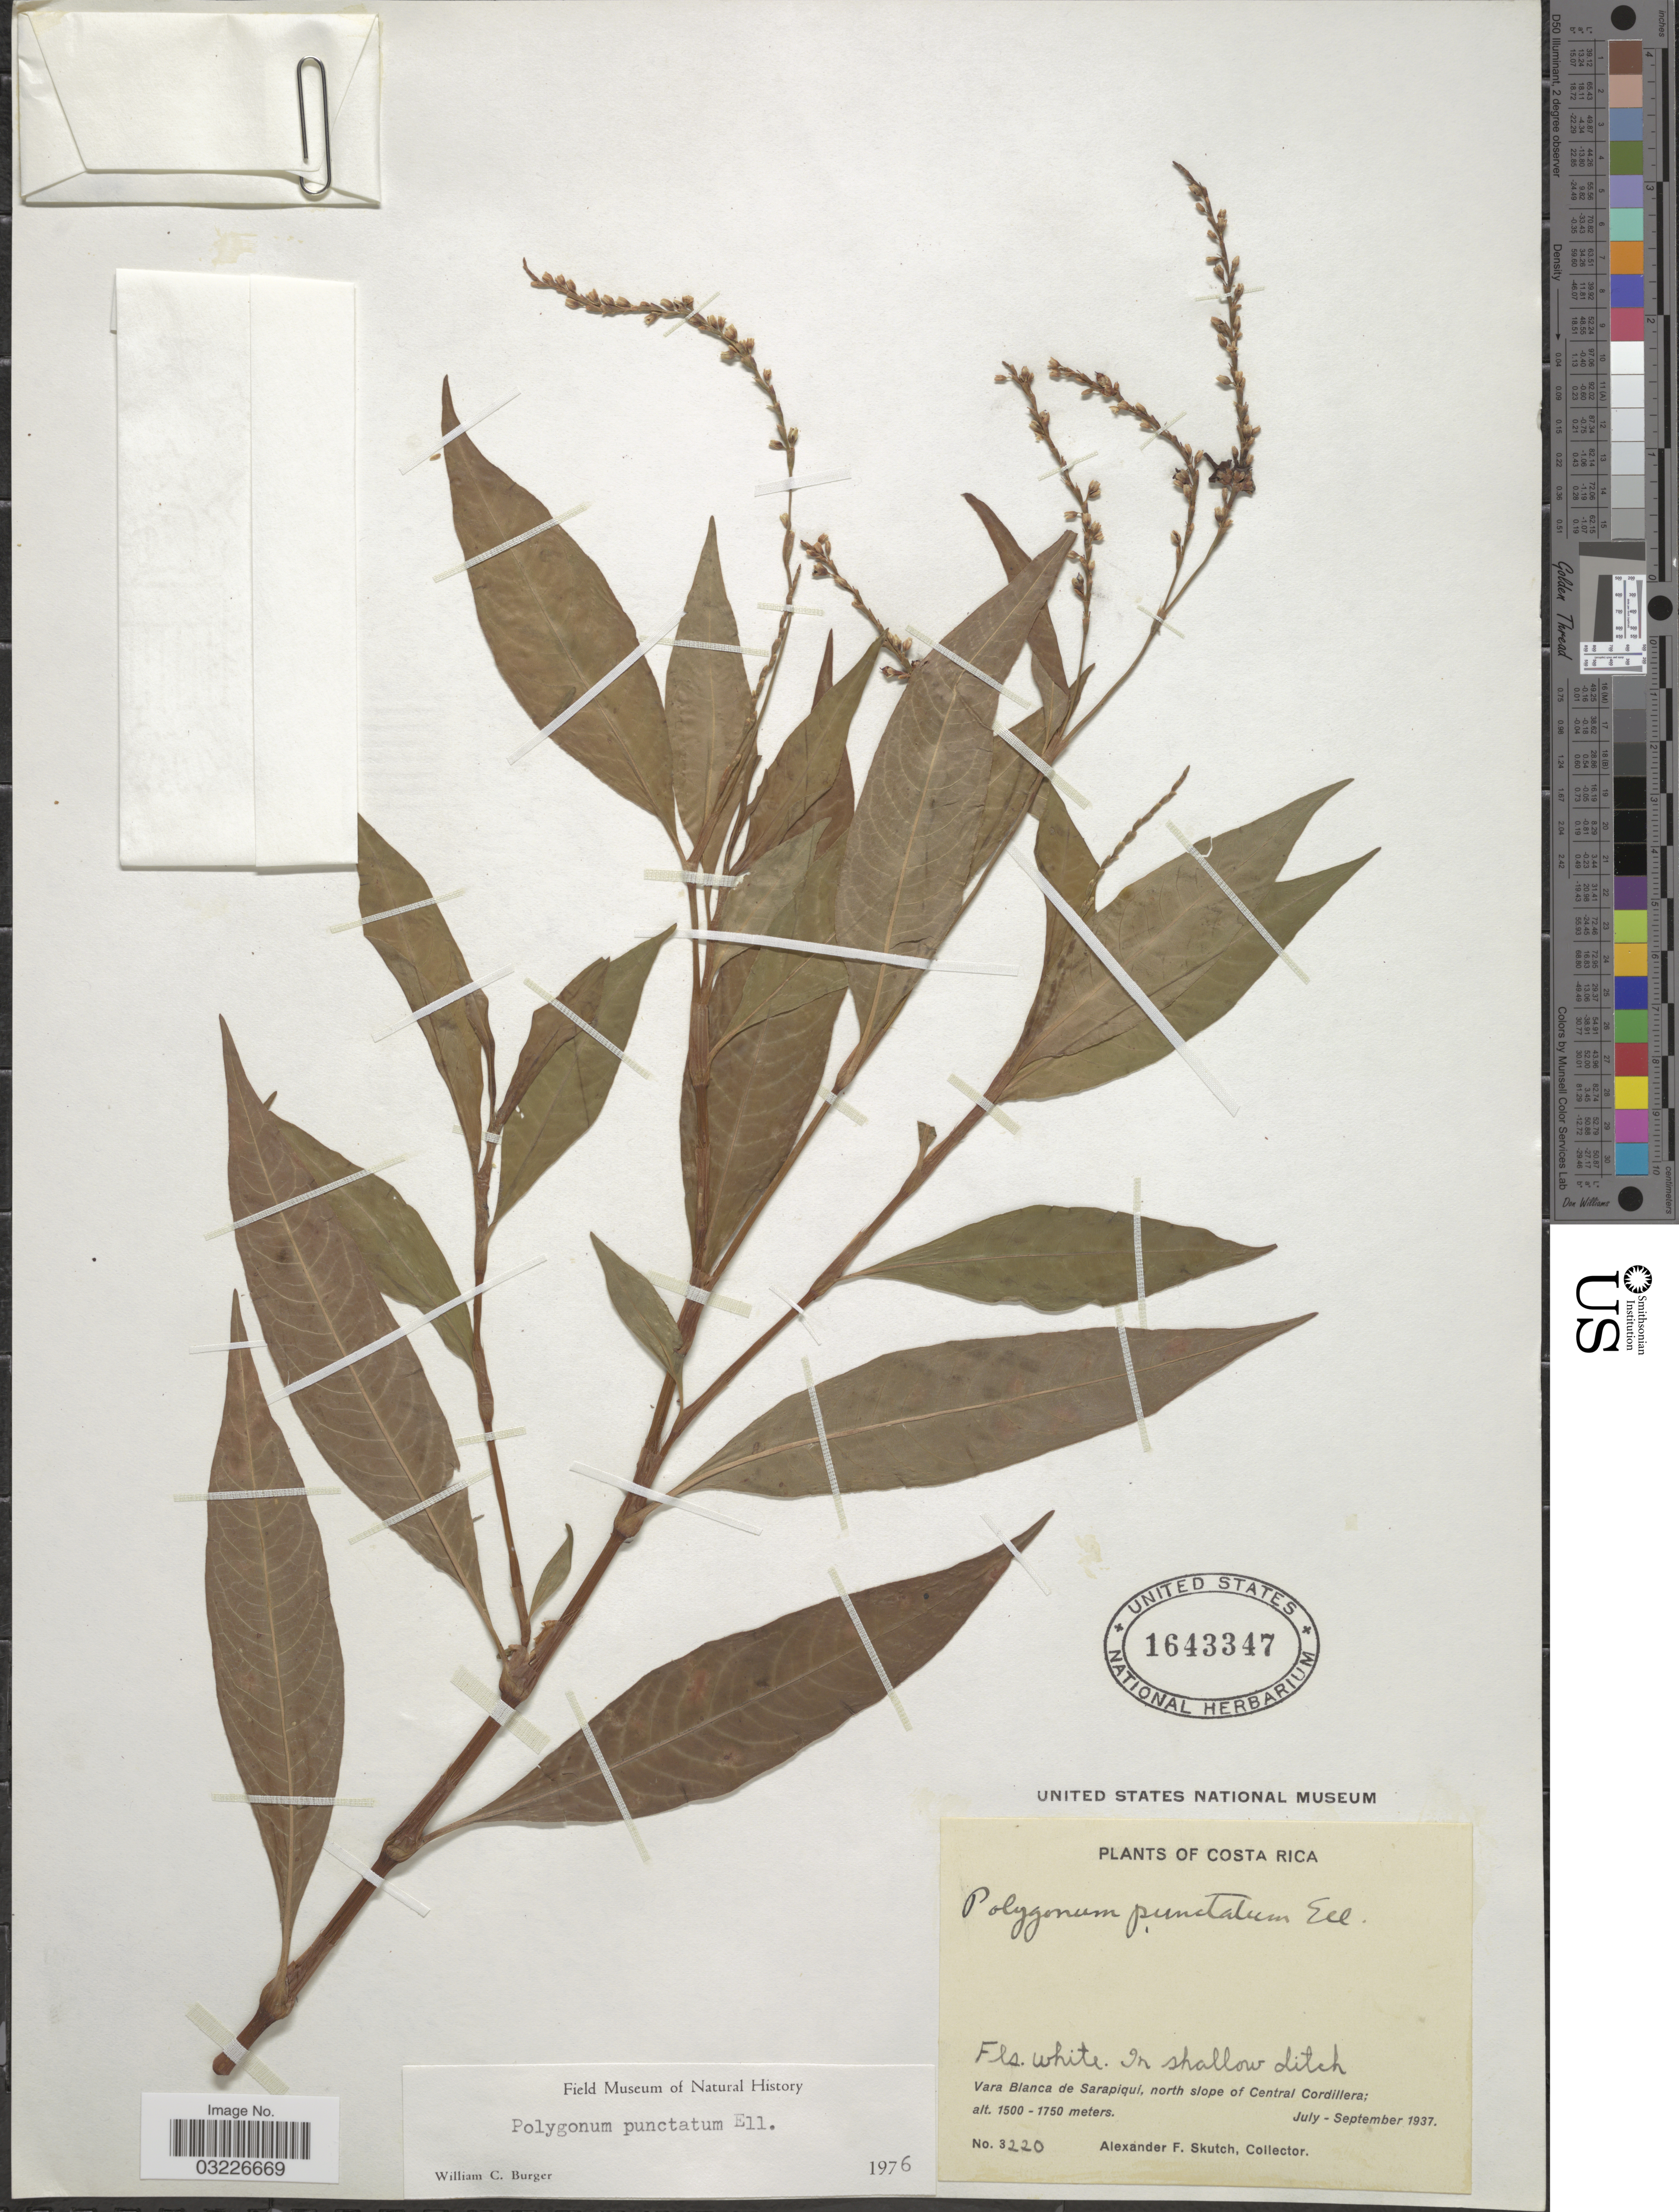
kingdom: Plantae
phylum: Tracheophyta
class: Magnoliopsida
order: Caryophyllales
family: Polygonaceae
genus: Persicaria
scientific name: Persicaria punctata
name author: (Elliott) Small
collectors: A. F. Skutch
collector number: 3220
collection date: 1937-07/1937-09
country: Costa Rica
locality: Vara Blanca de Sarapiqui, north slope of Central Cordillera.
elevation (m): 1500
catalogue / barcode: US 1643347